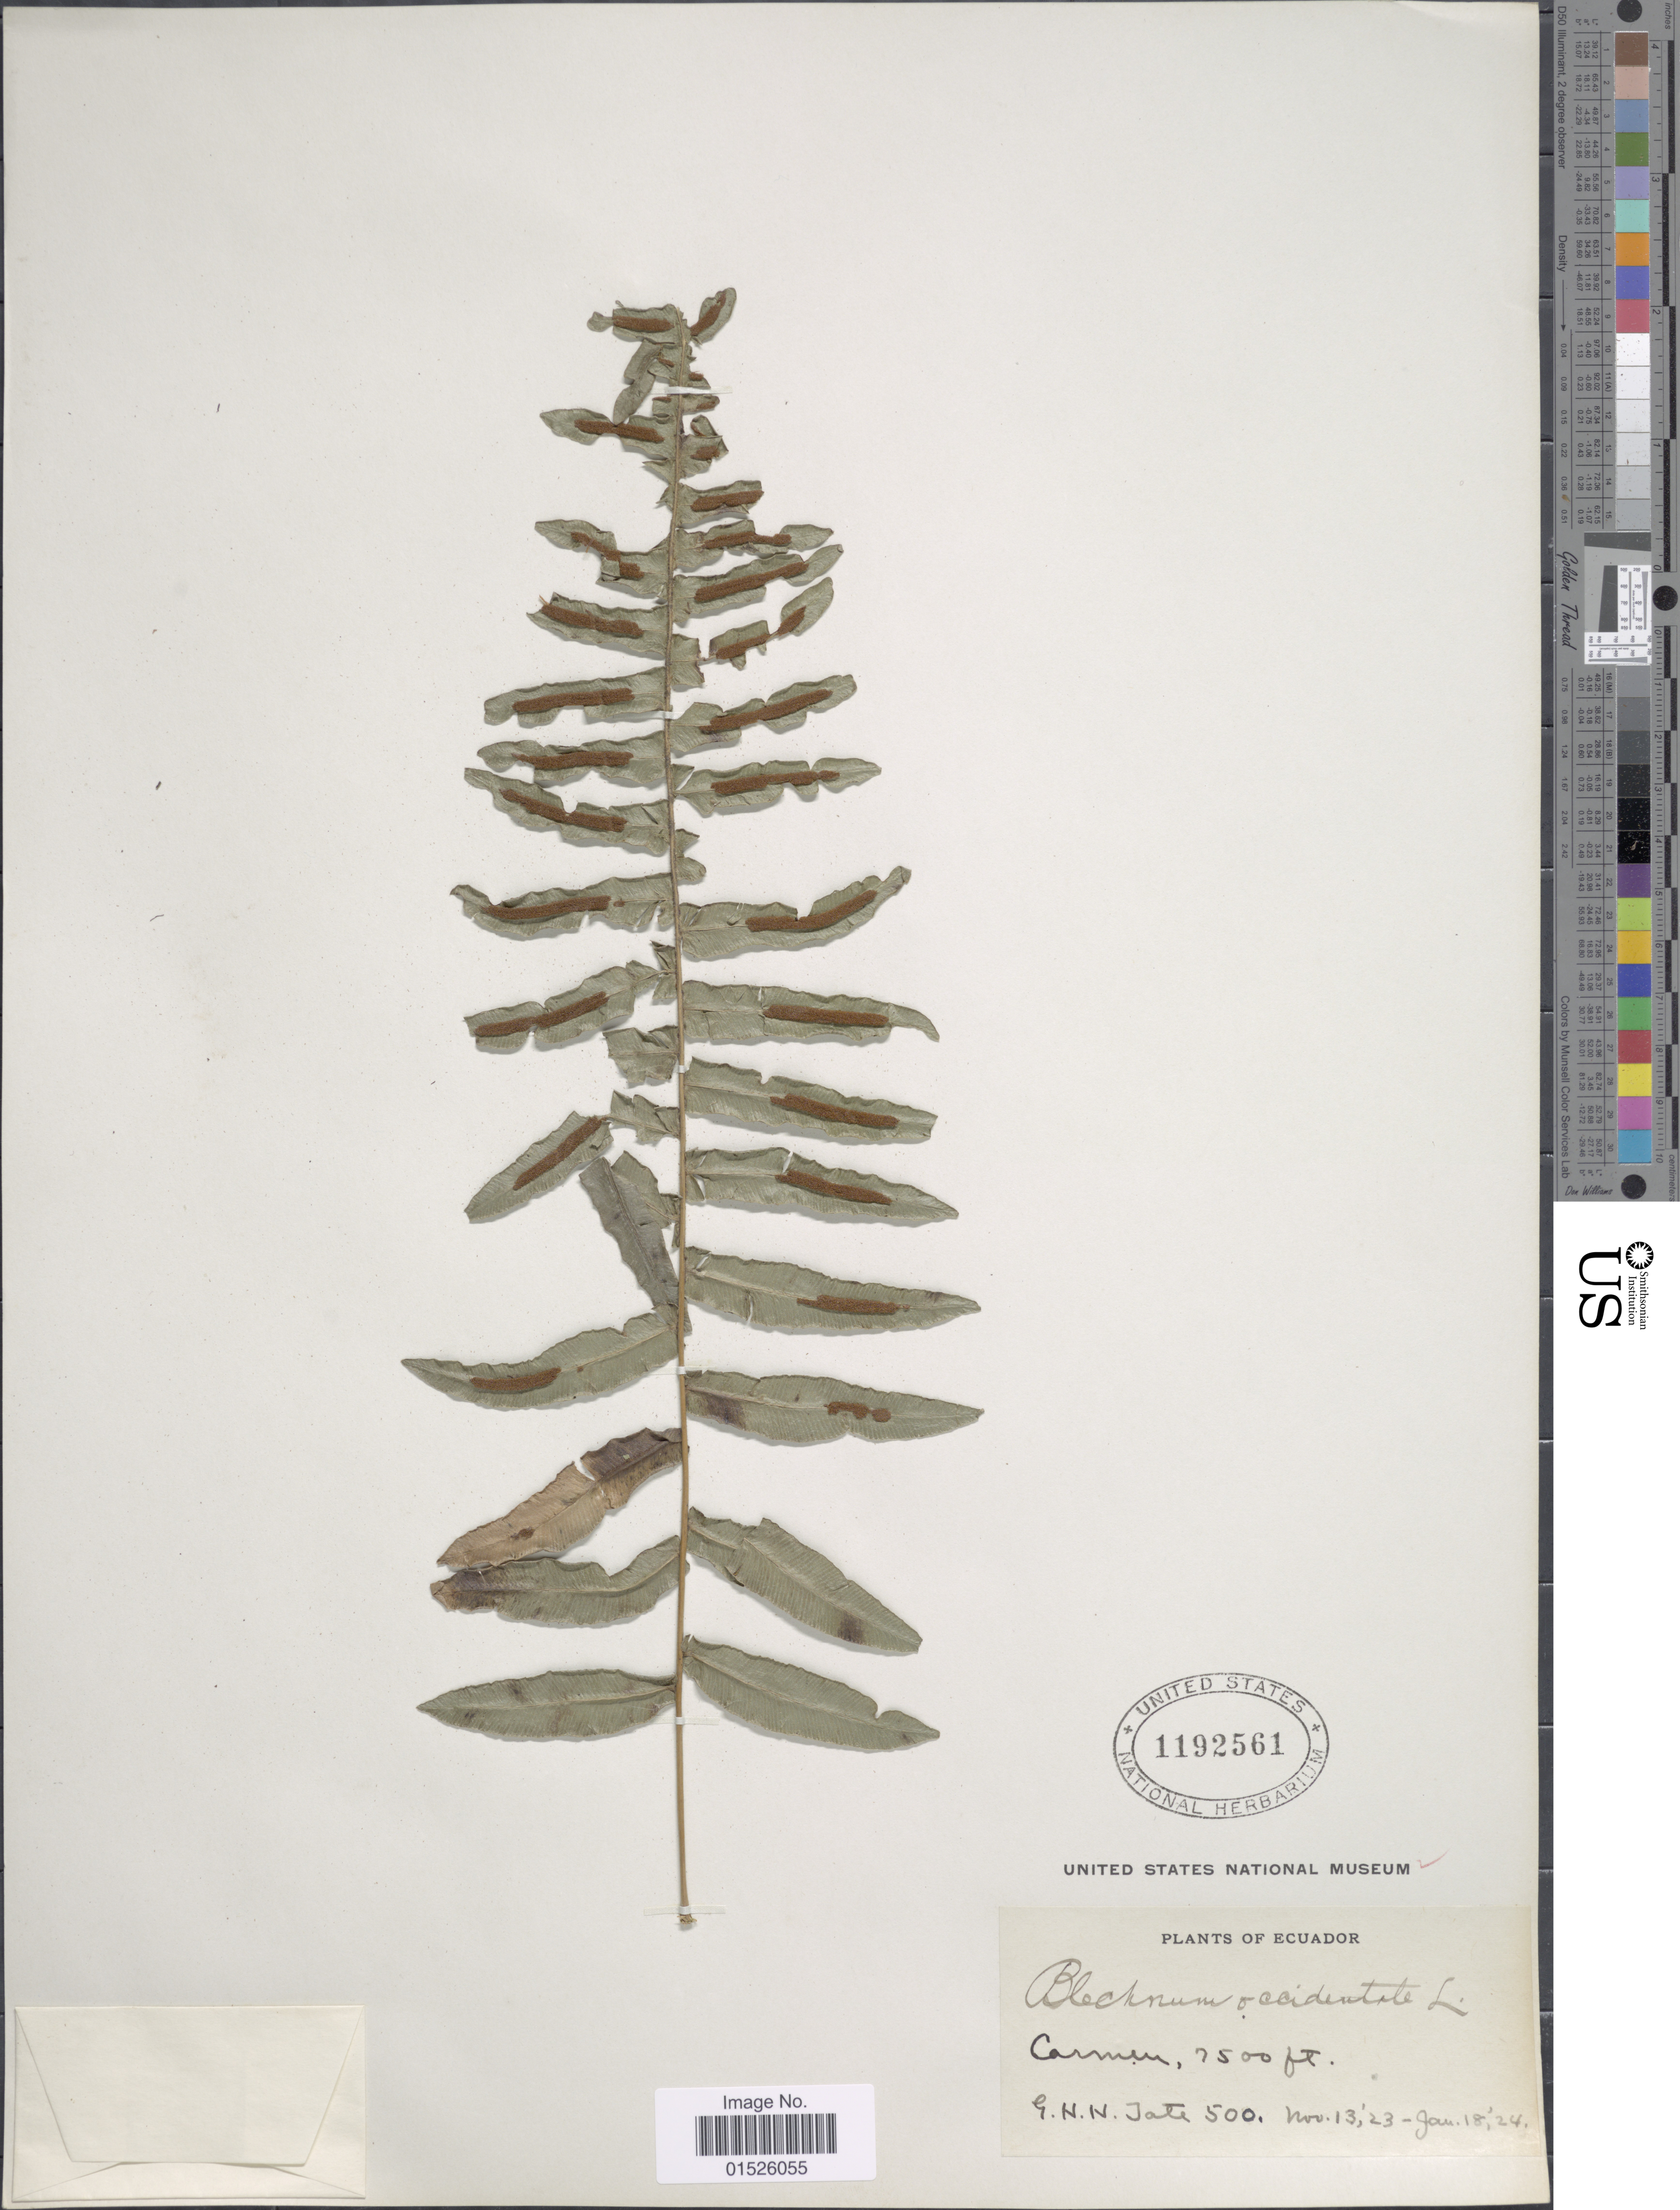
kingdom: Plantae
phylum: Tracheophyta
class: Polypodiopsida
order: Polypodiales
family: Blechnaceae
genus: Blechnum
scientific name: Blechnum glandulosum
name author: Link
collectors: G. H. H.Tate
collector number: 500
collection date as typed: Transcribed d/m/y: 13/11/23 to 18/1/24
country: Ecuador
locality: Carmen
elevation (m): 2286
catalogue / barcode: US 1192561